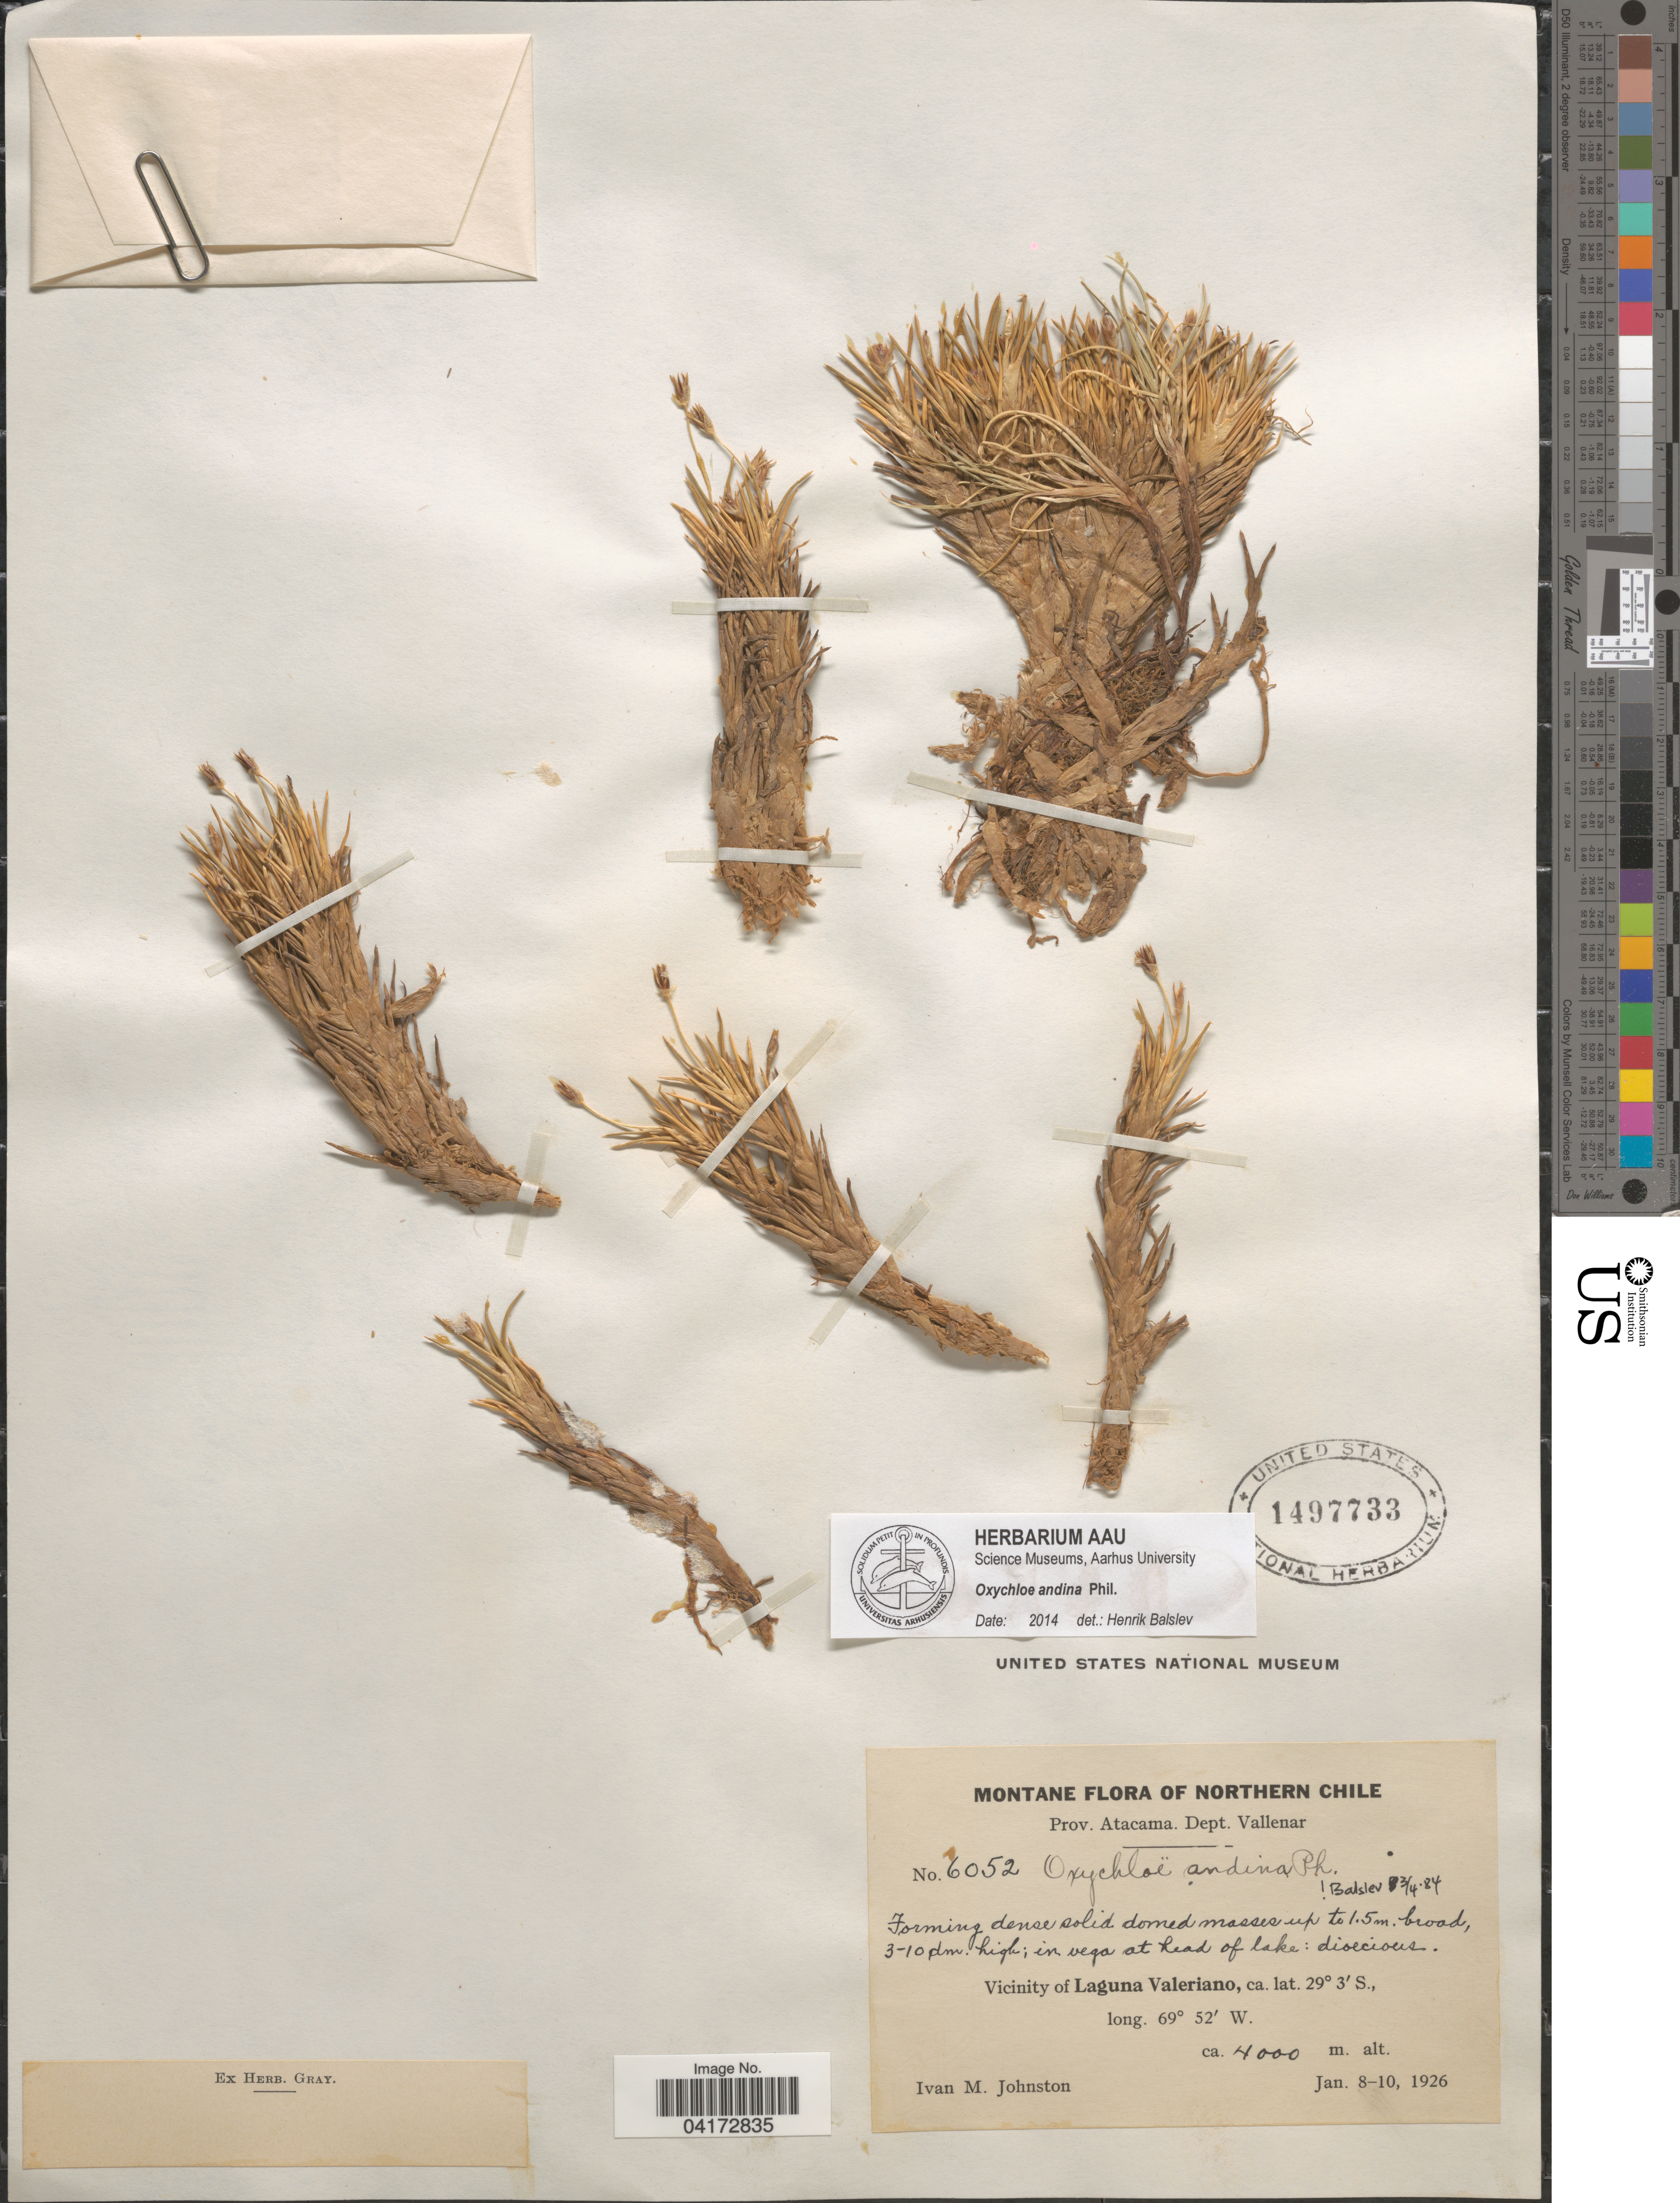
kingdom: Plantae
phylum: Tracheophyta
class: Liliopsida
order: Poales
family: Juncaceae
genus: Oxychloe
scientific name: Oxychloë andina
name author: Phil.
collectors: I.M. Johnston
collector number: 6052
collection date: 1926-01-08/1926-01-10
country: Chile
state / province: Atacama (III)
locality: Northern Chile. Dept. Vallenar. Vicinity of Laguna Valeriano.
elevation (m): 4000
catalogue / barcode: US 1497733